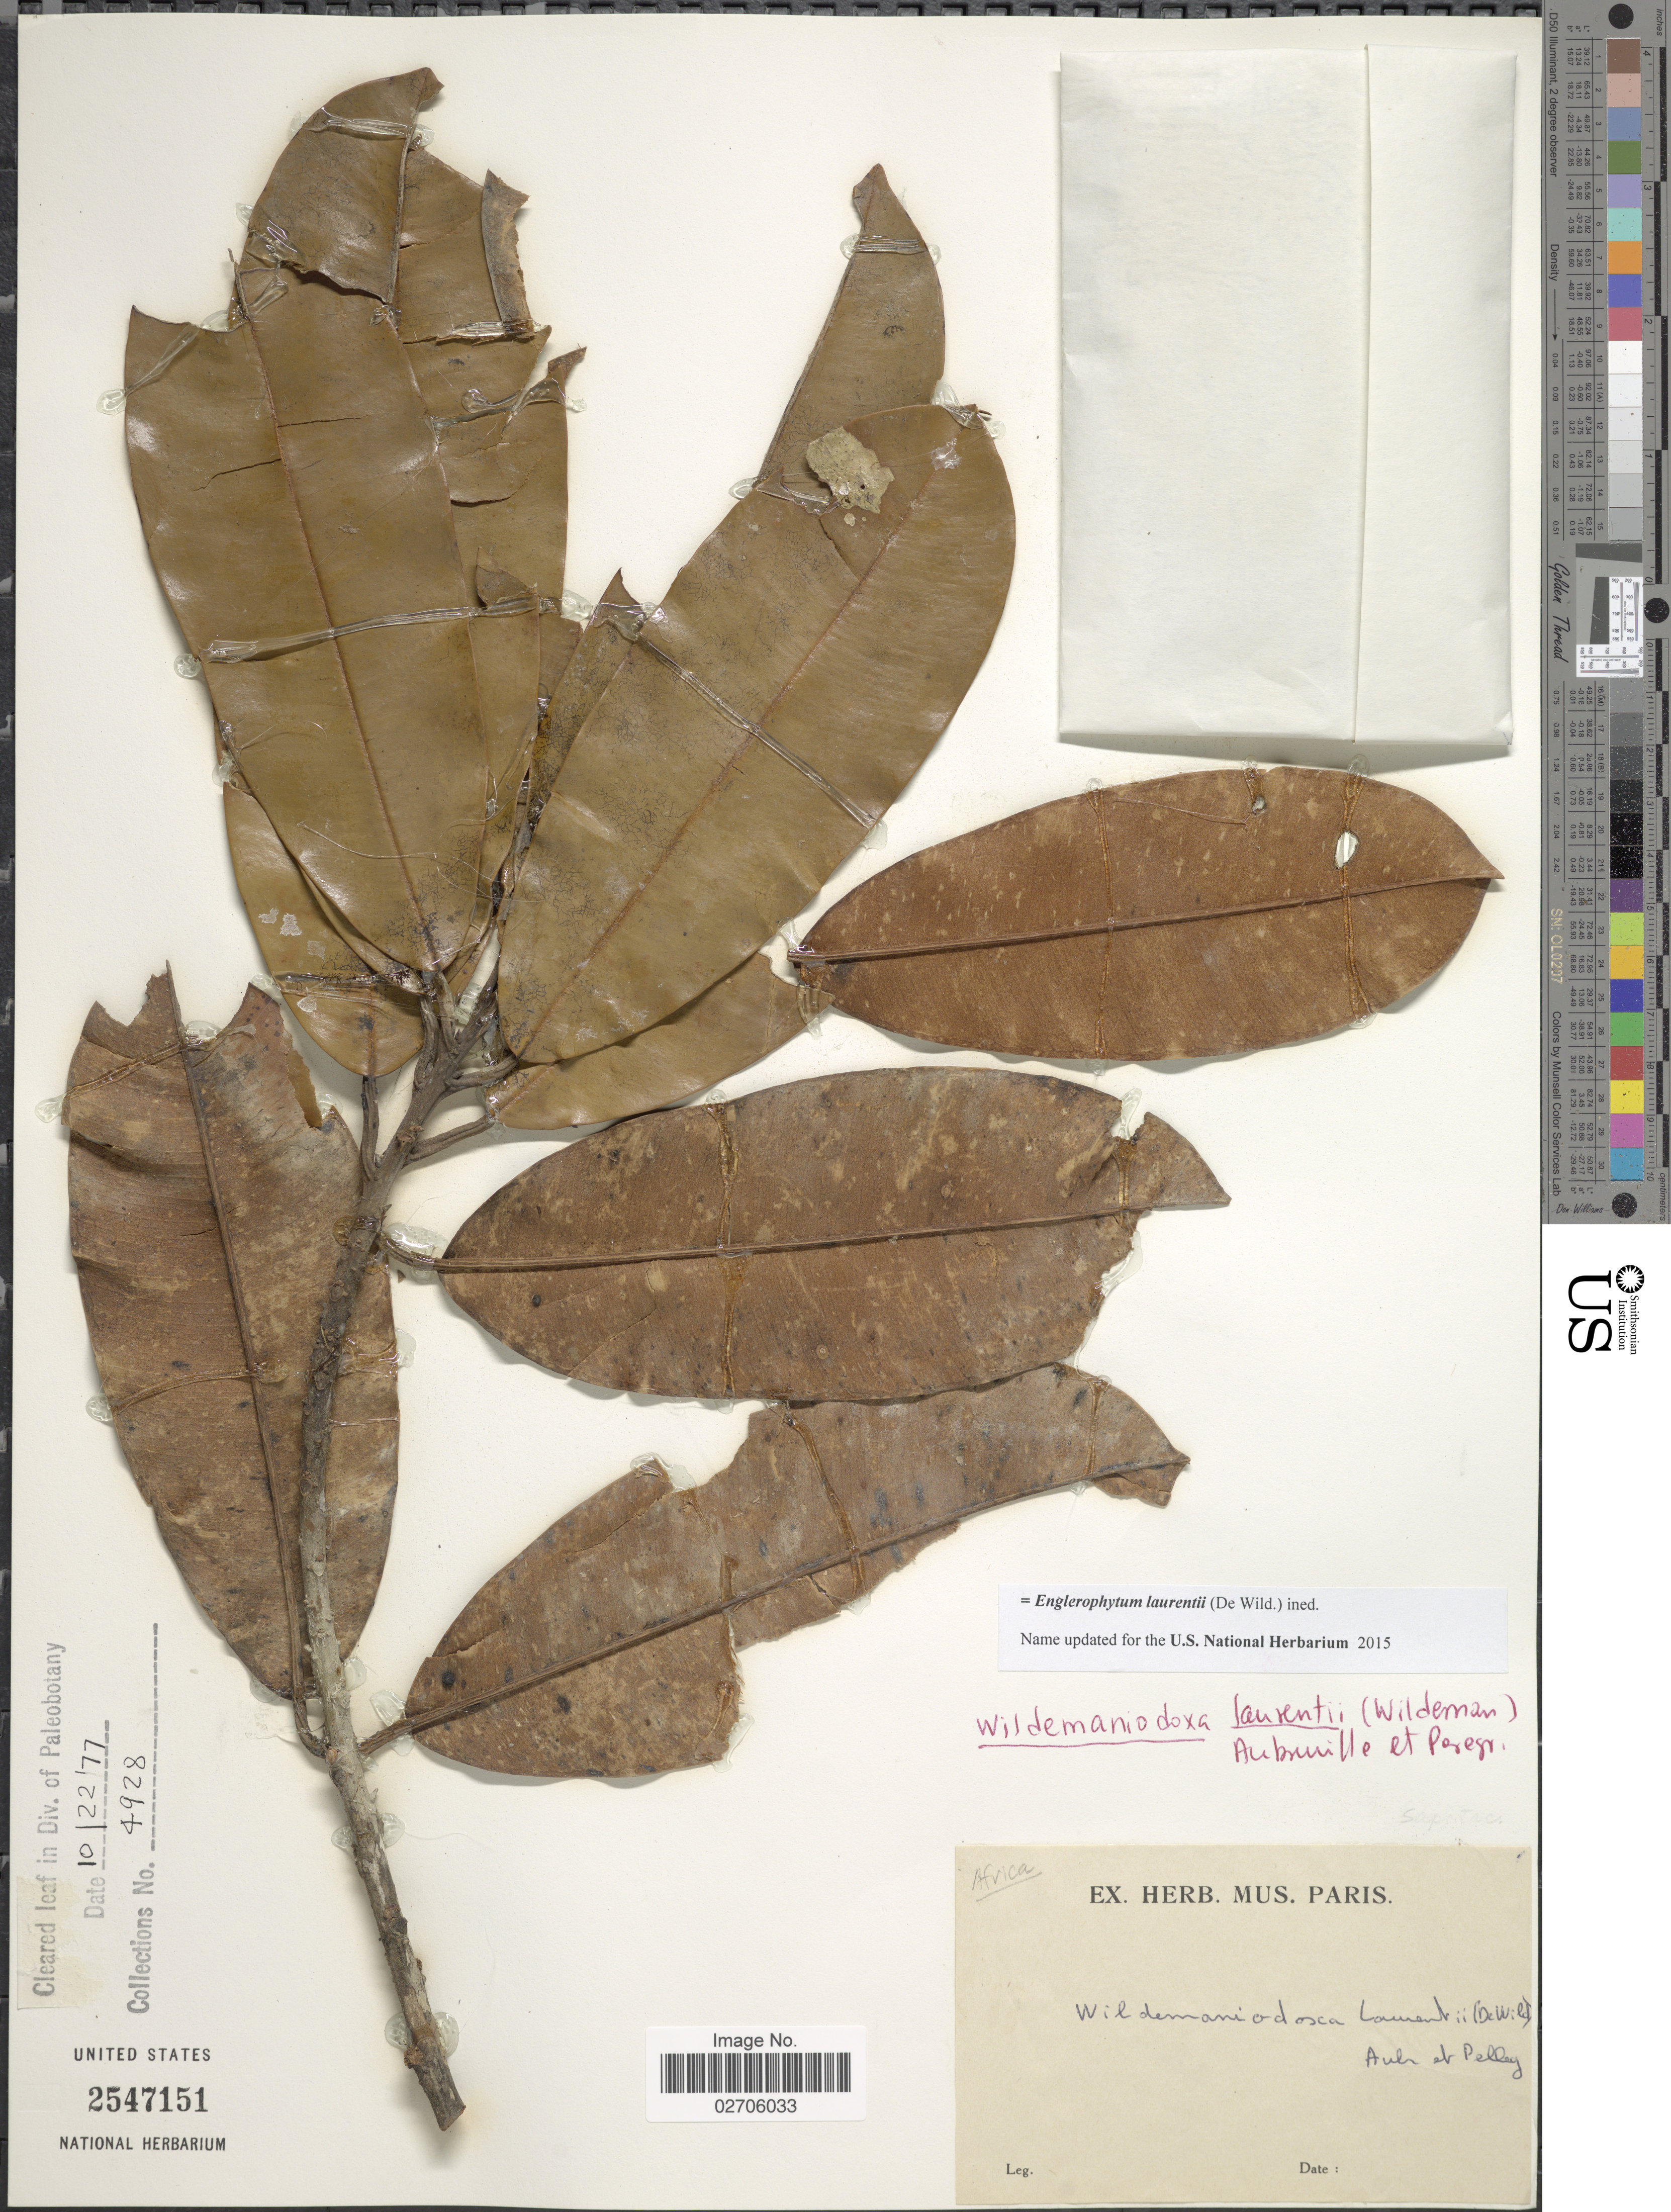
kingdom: Plantae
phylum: Tracheophyta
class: Magnoliopsida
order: Ericales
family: Sapotaceae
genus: Englerophytum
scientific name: Englerophytum laurentii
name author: (De Wild.) L.Gaut.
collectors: ex herb. Mus. Paris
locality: Africa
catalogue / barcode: US 2547151